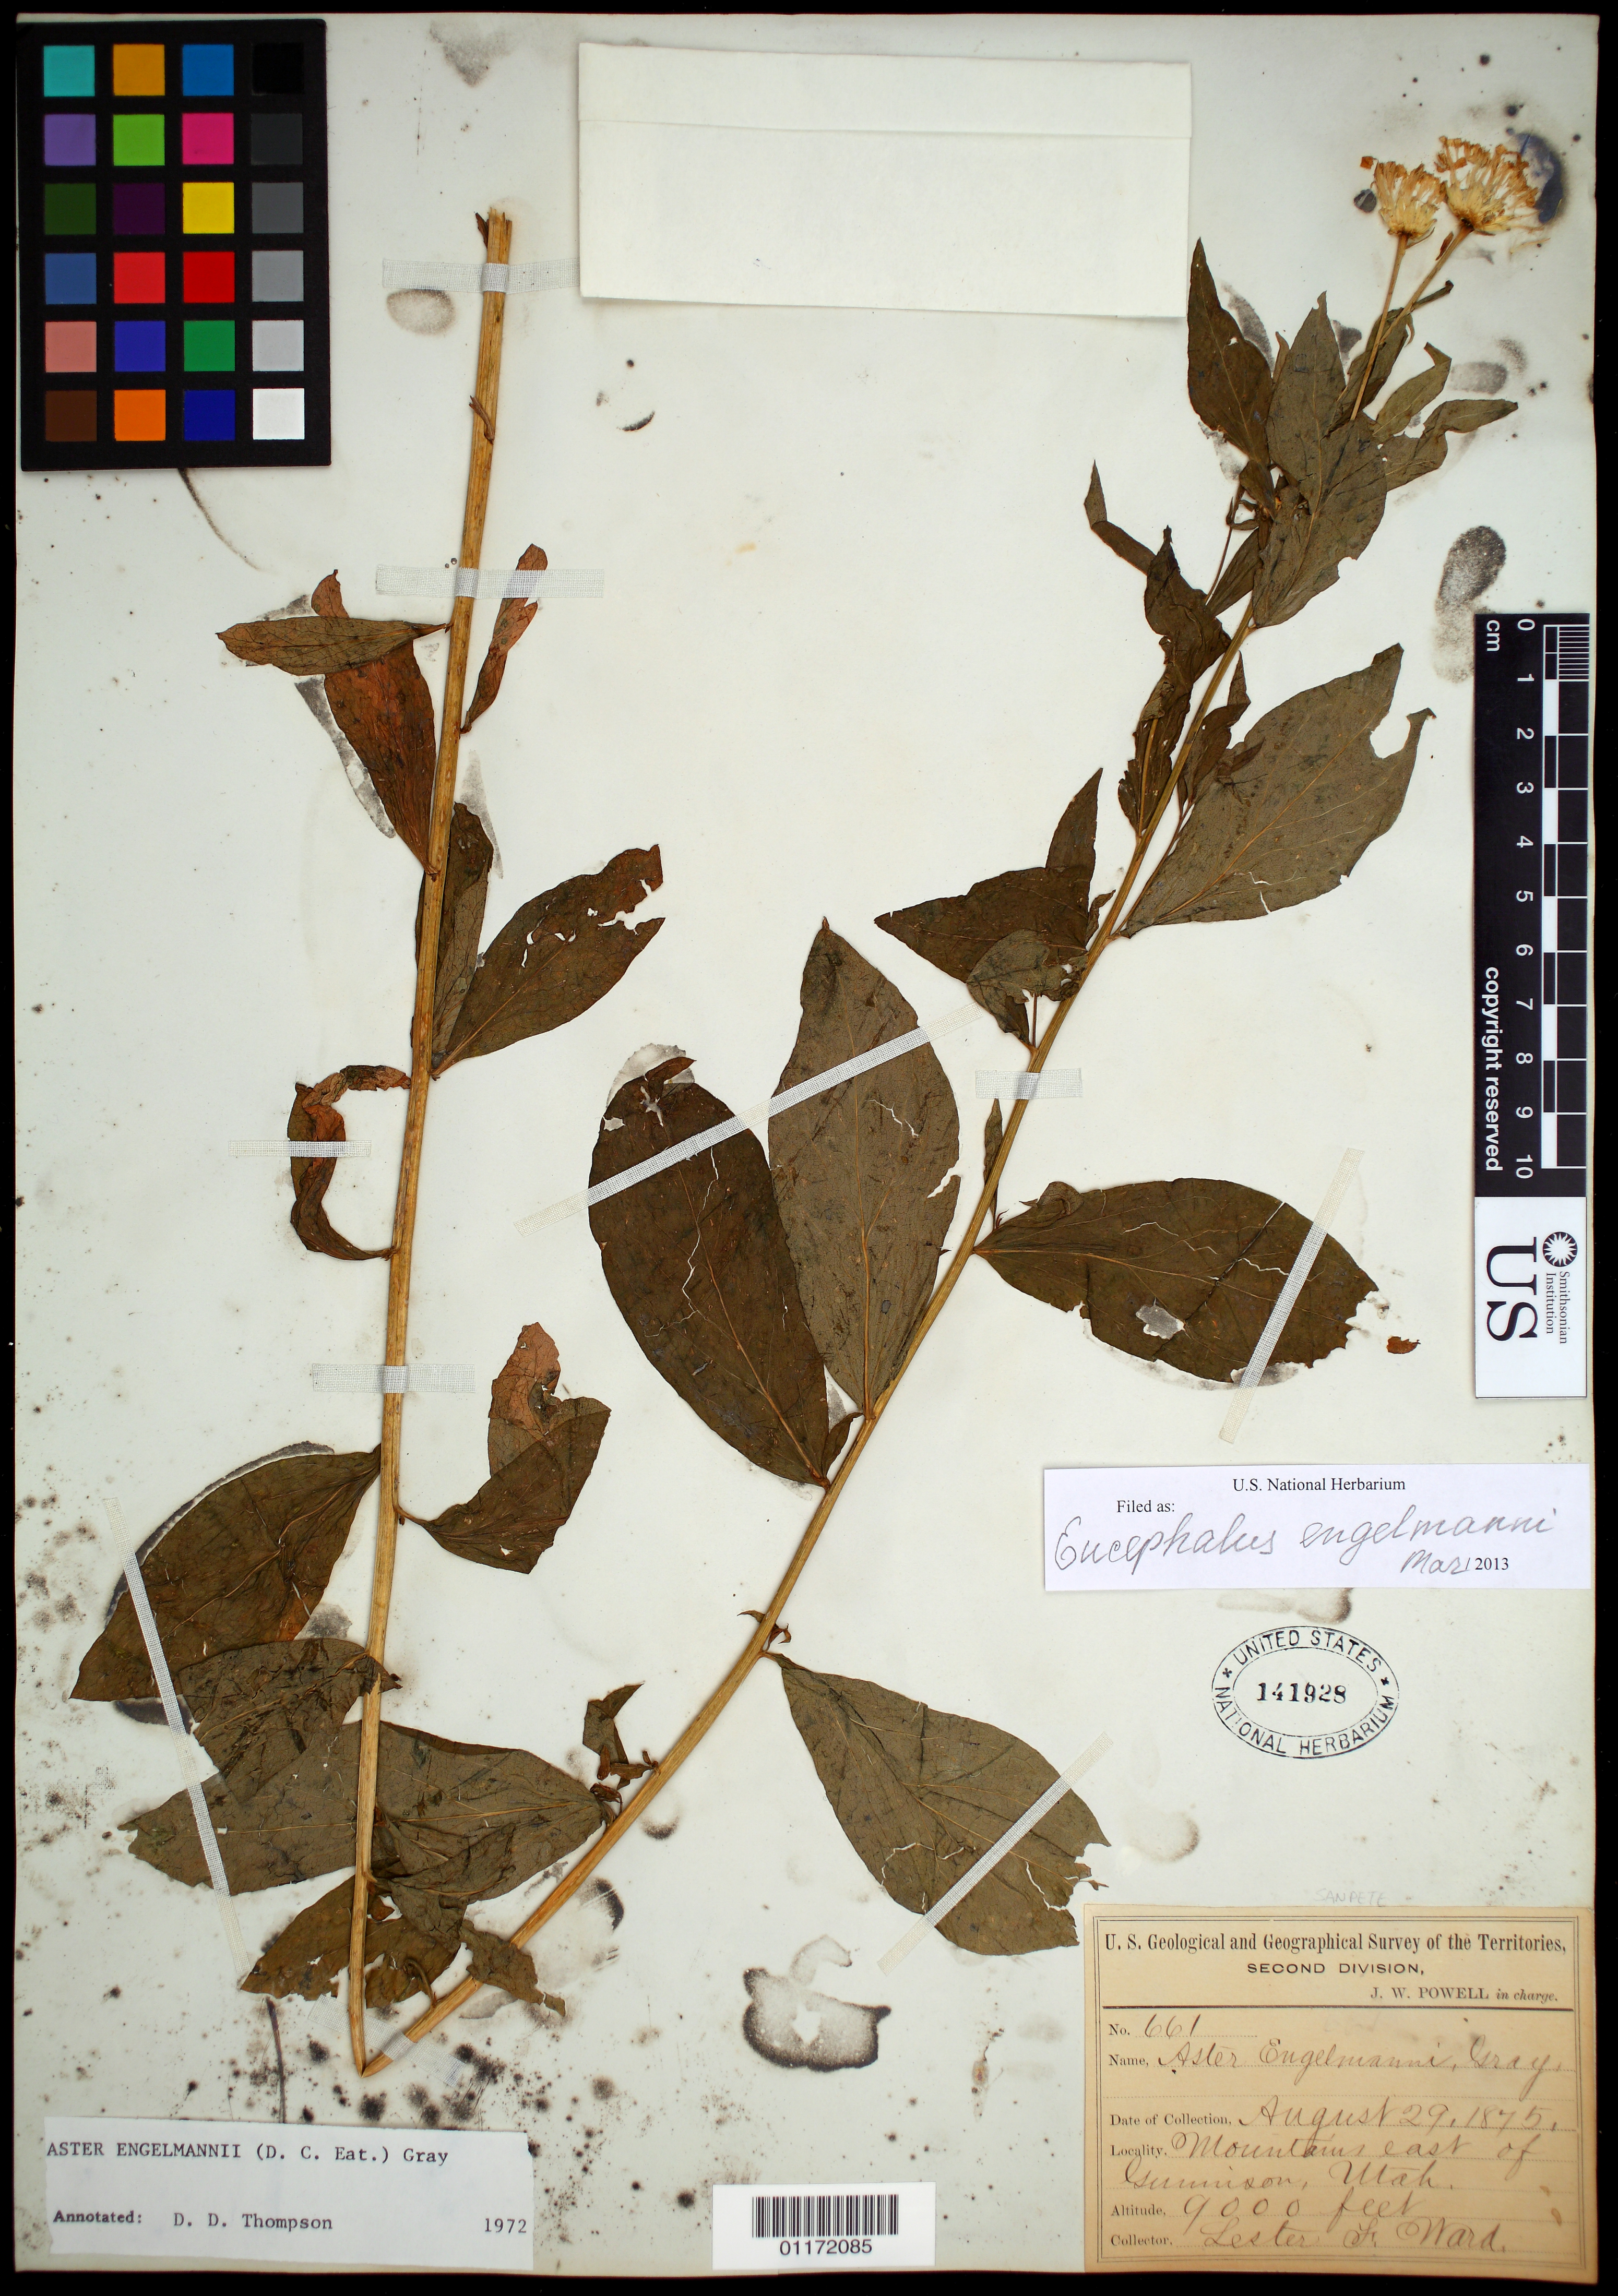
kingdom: Plantae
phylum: Tracheophyta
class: Magnoliopsida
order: Asterales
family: Asteraceae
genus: Eucephalus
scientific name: Eucephalus engelmannii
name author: (D.C. Eaton) Greene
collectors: L. F. Ward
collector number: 661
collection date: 1875-08-29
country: United States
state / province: Utah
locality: Mountains east of Gunnison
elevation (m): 2743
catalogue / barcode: US 141928